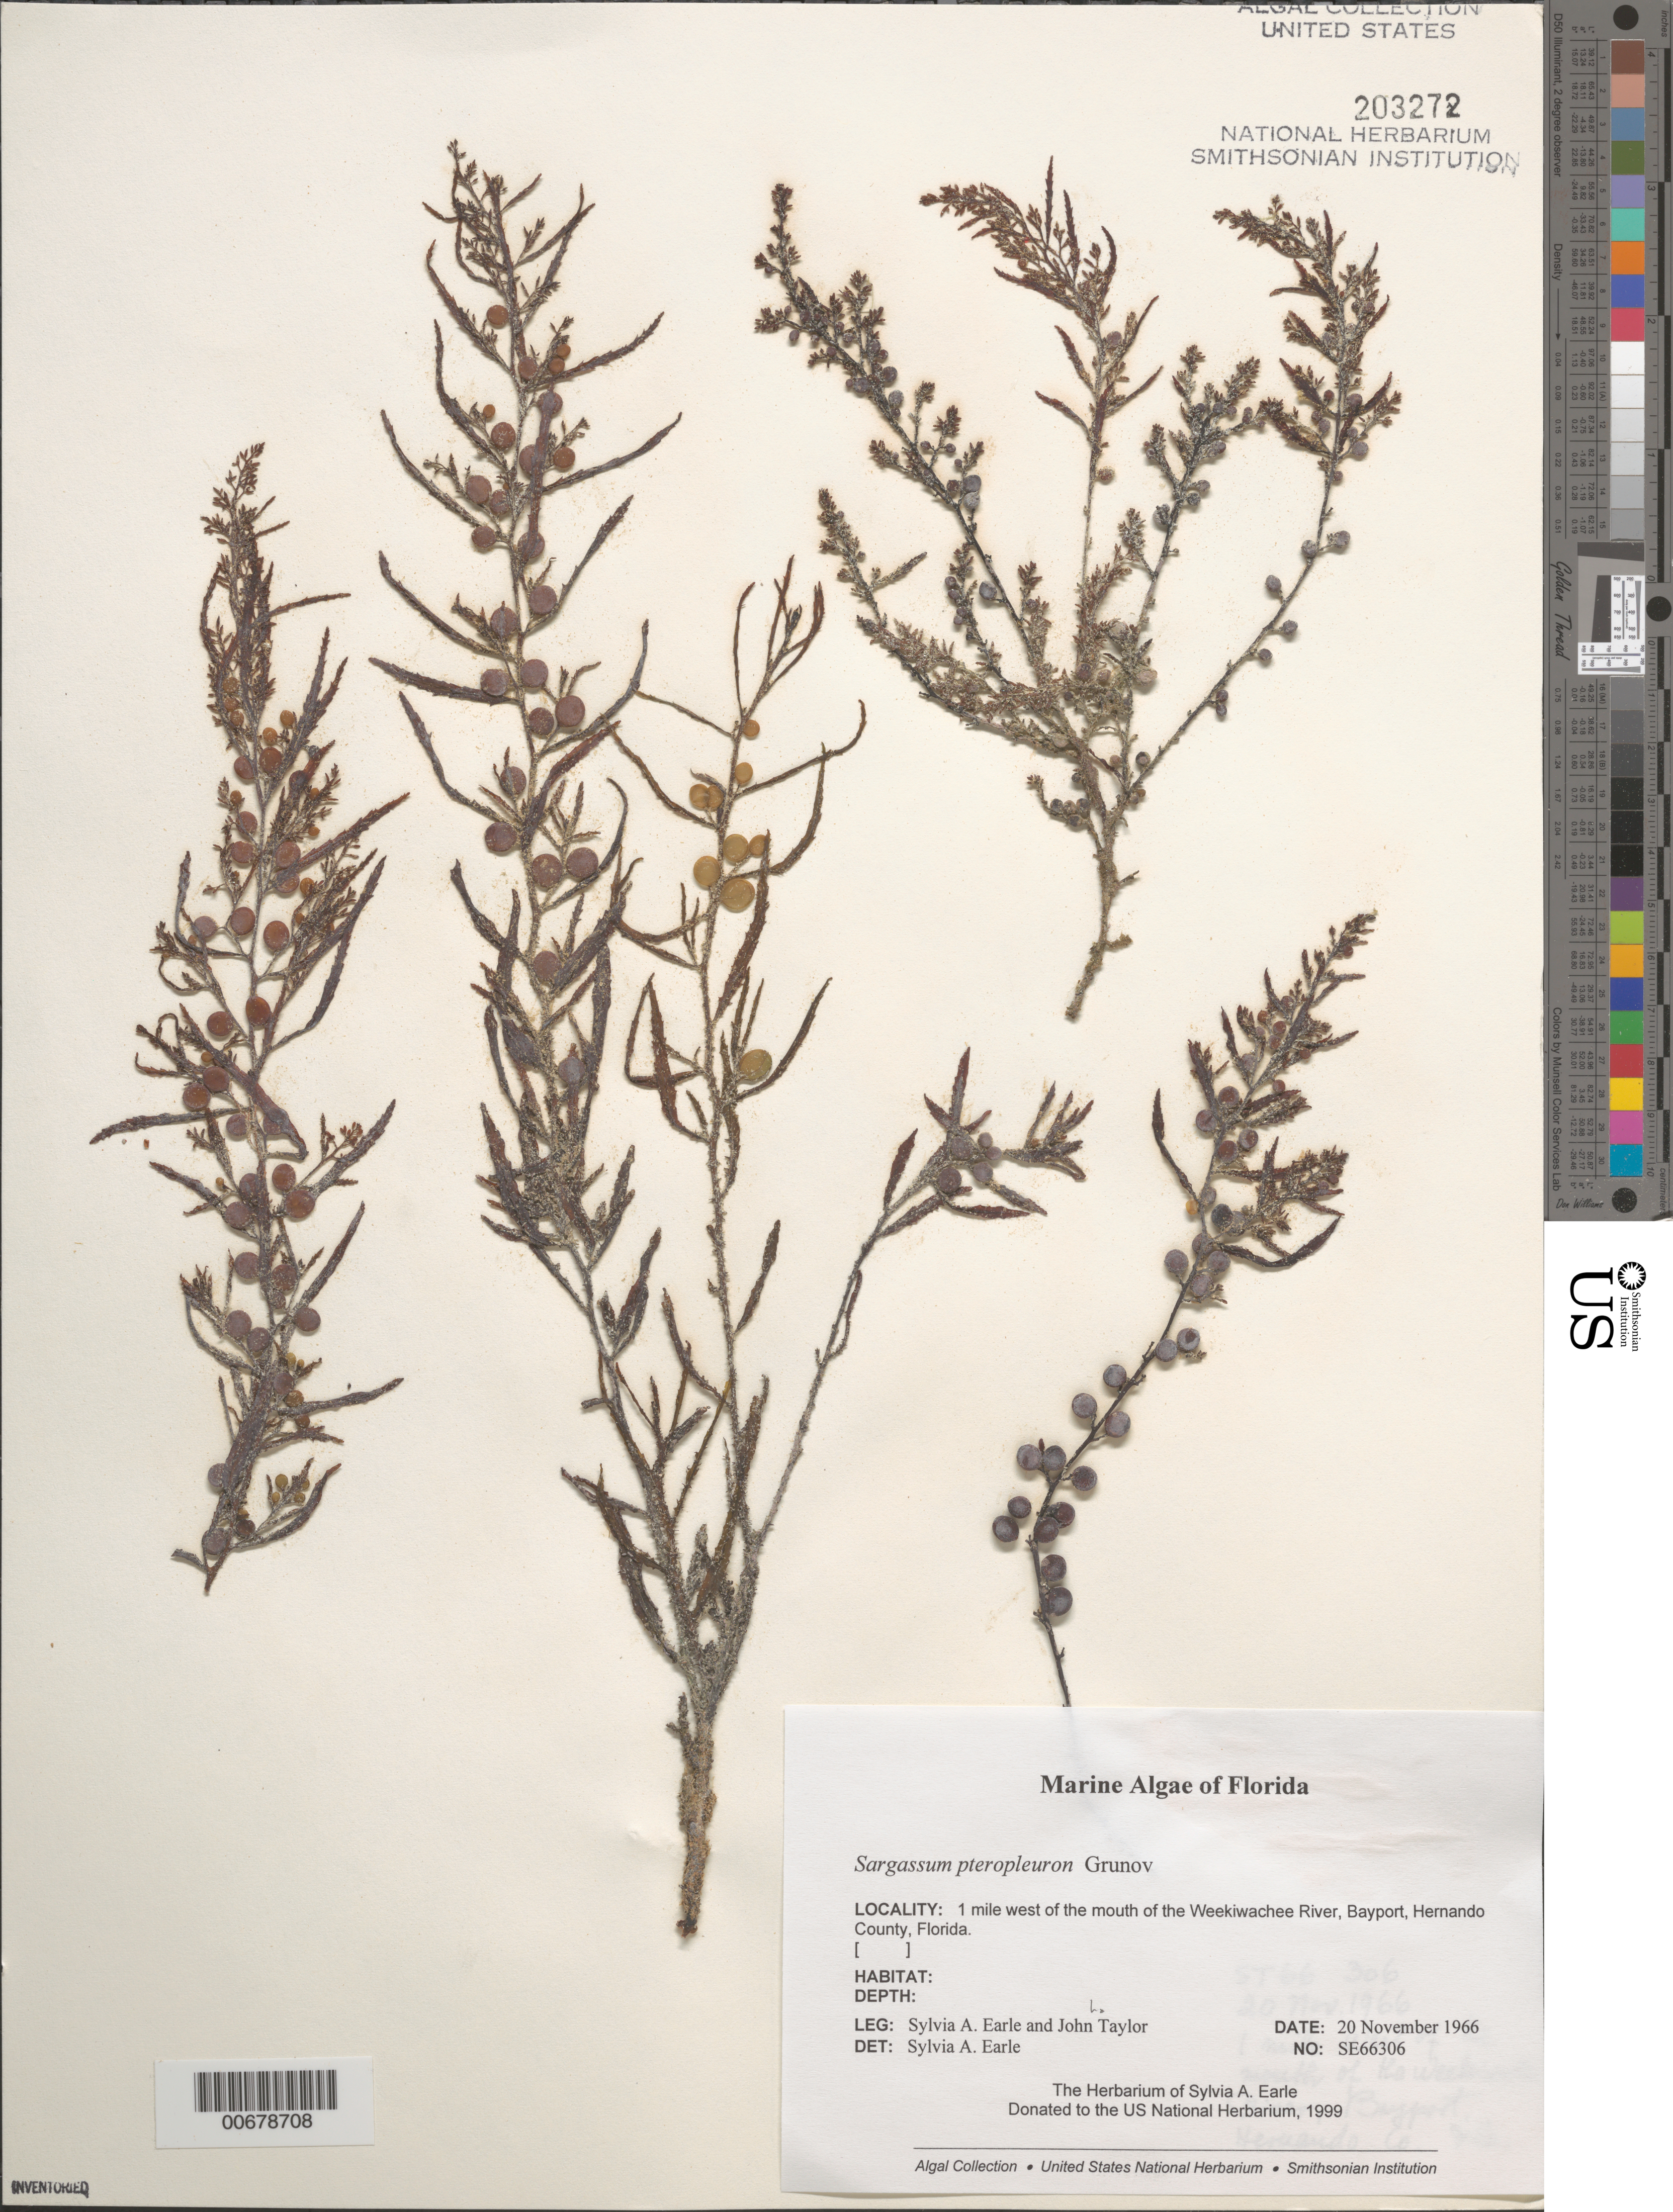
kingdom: Chromista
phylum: Ochrophyta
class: Phaeophyceae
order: Fucales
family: Sargassaceae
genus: Sargassum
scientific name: Sargassum pteropleuron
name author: Grunow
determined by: Earle, S. A.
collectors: S. A. Earle & J. L. Taylor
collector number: SE 66306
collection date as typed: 20 Nov 1966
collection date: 1966-11-20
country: United States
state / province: Florida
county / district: Hernando County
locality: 1 mile west of Weeki Wachee River mouth, Bayport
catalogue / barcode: US 203272